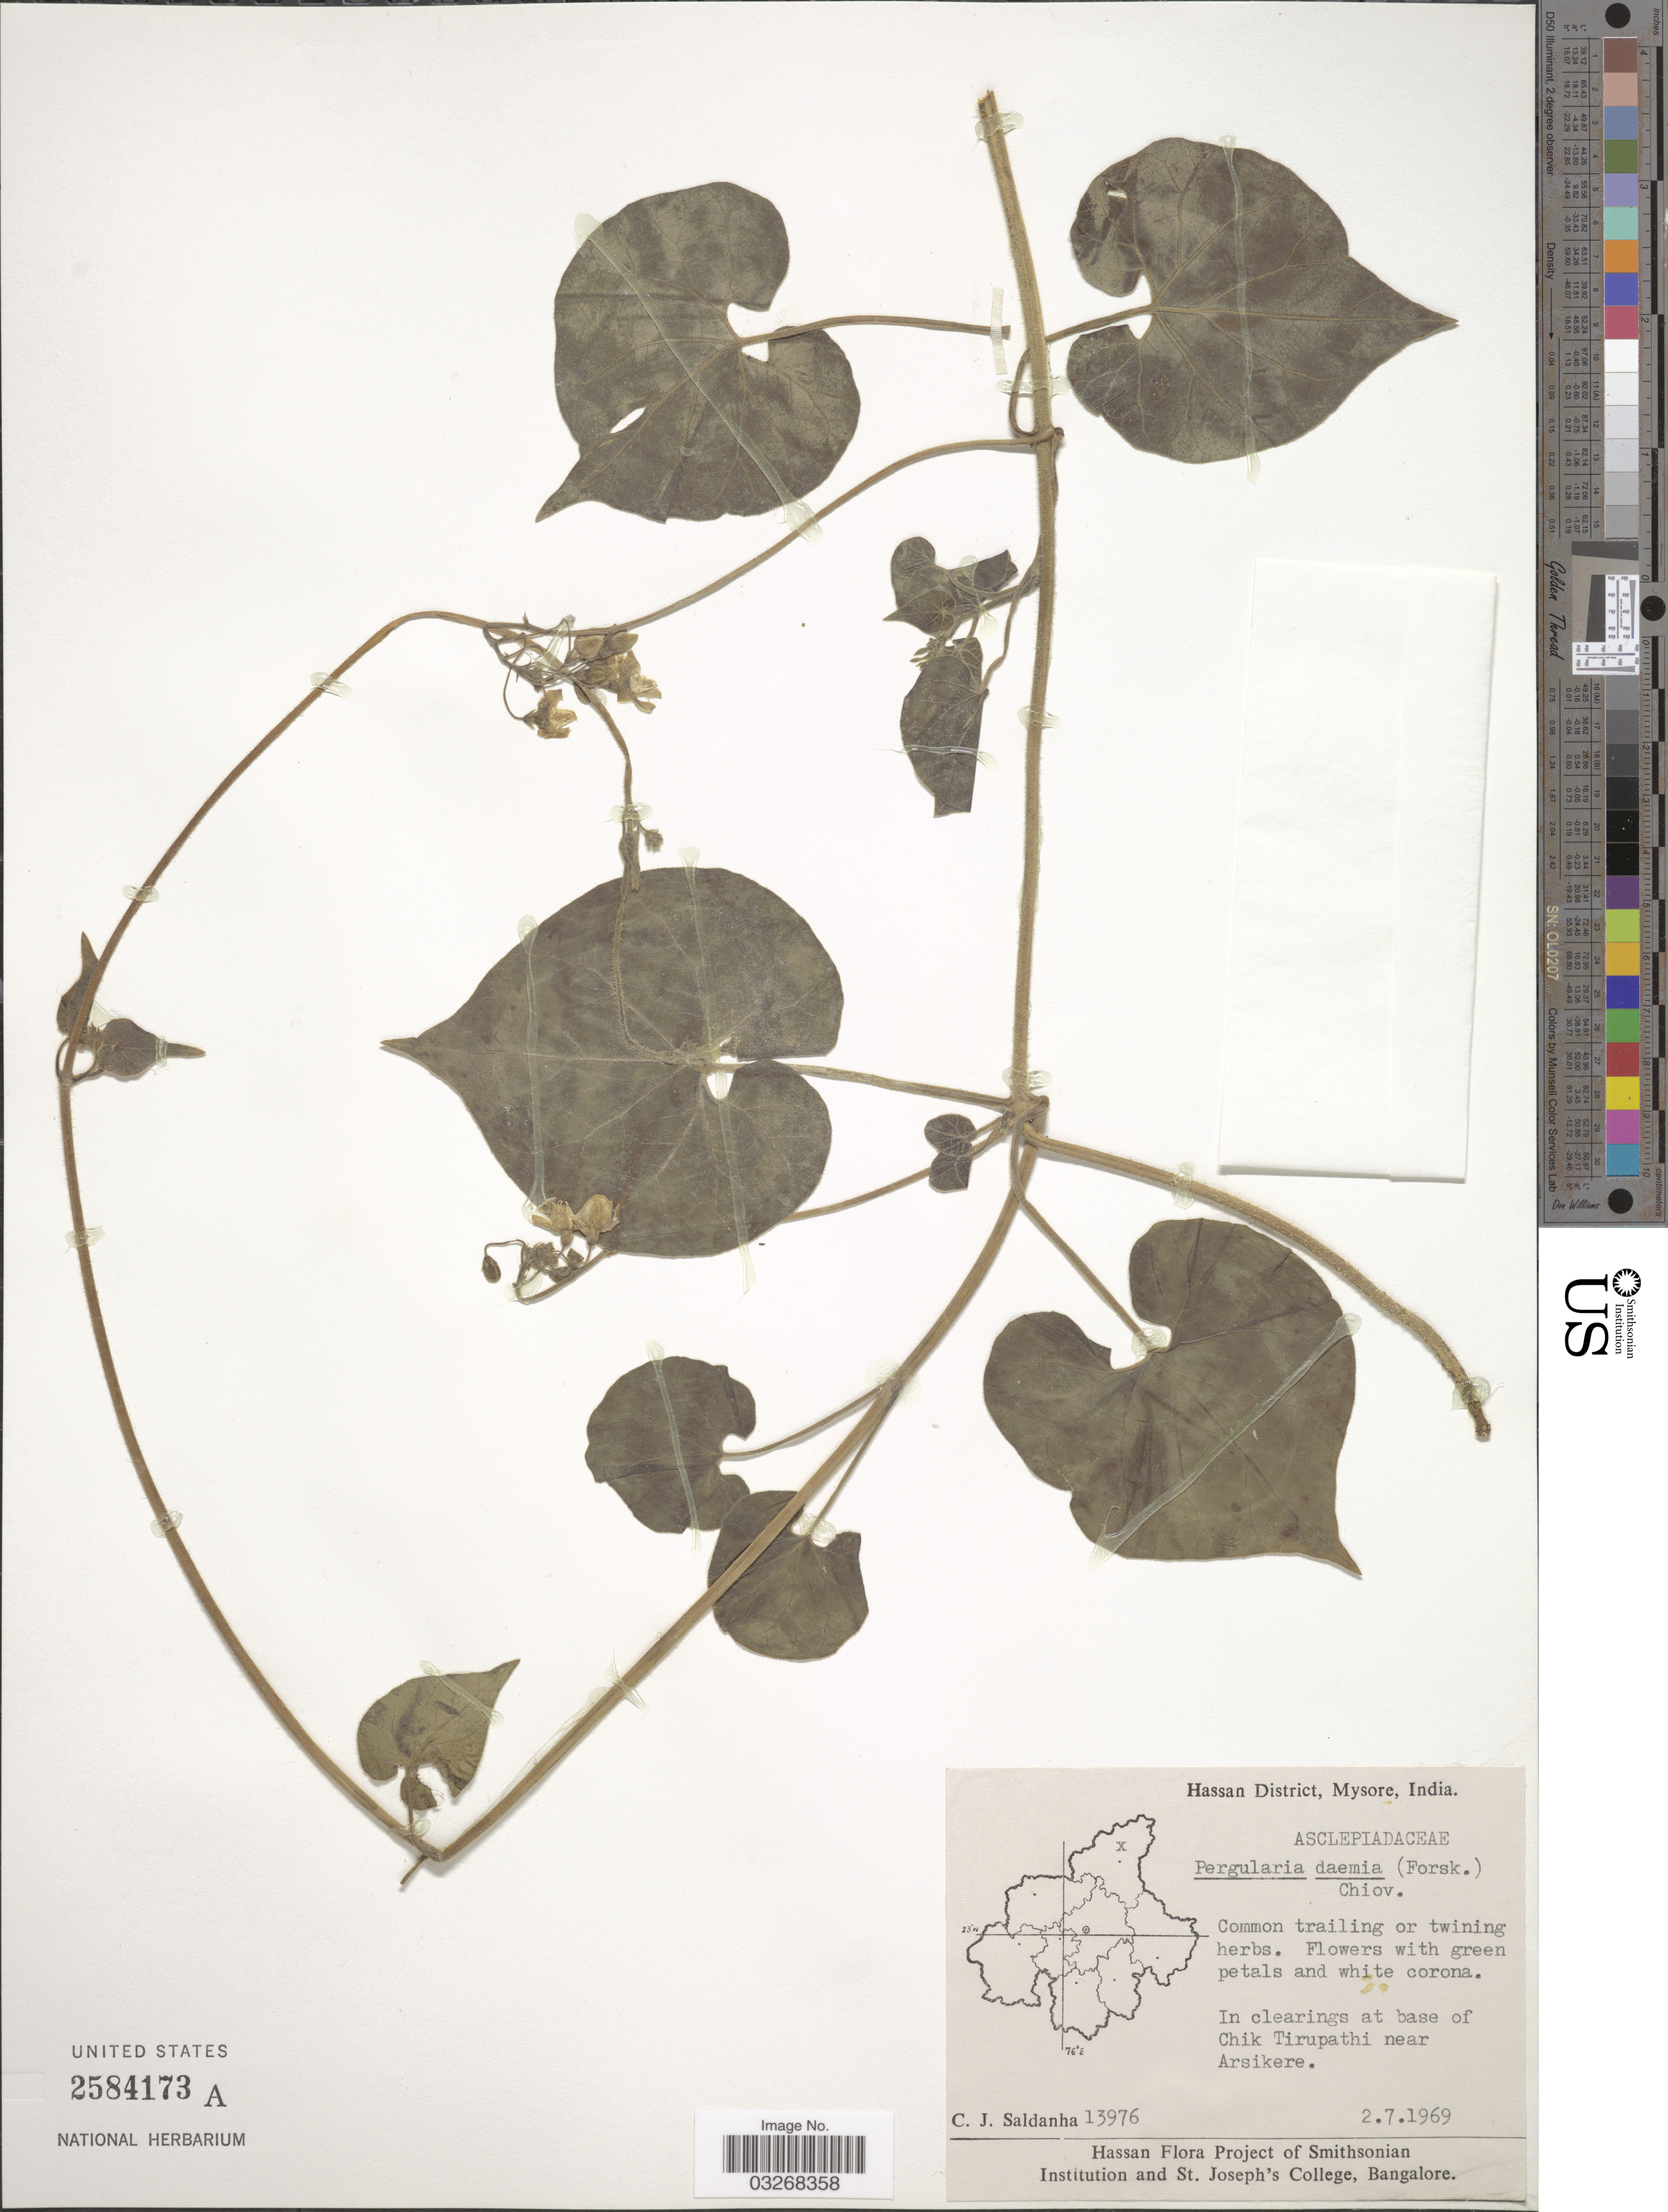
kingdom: Plantae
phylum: Tracheophyta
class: Magnoliopsida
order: Gentianales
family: Apocynaceae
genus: Pergularia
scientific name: Pergularia daemia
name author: (Forssk.) Chiov.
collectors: C. J. Saldanha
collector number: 13976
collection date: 1969-07-02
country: India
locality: Hassan District, Mysore. Base of Chik Tirupathi near Arsikere.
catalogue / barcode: US 2584173A